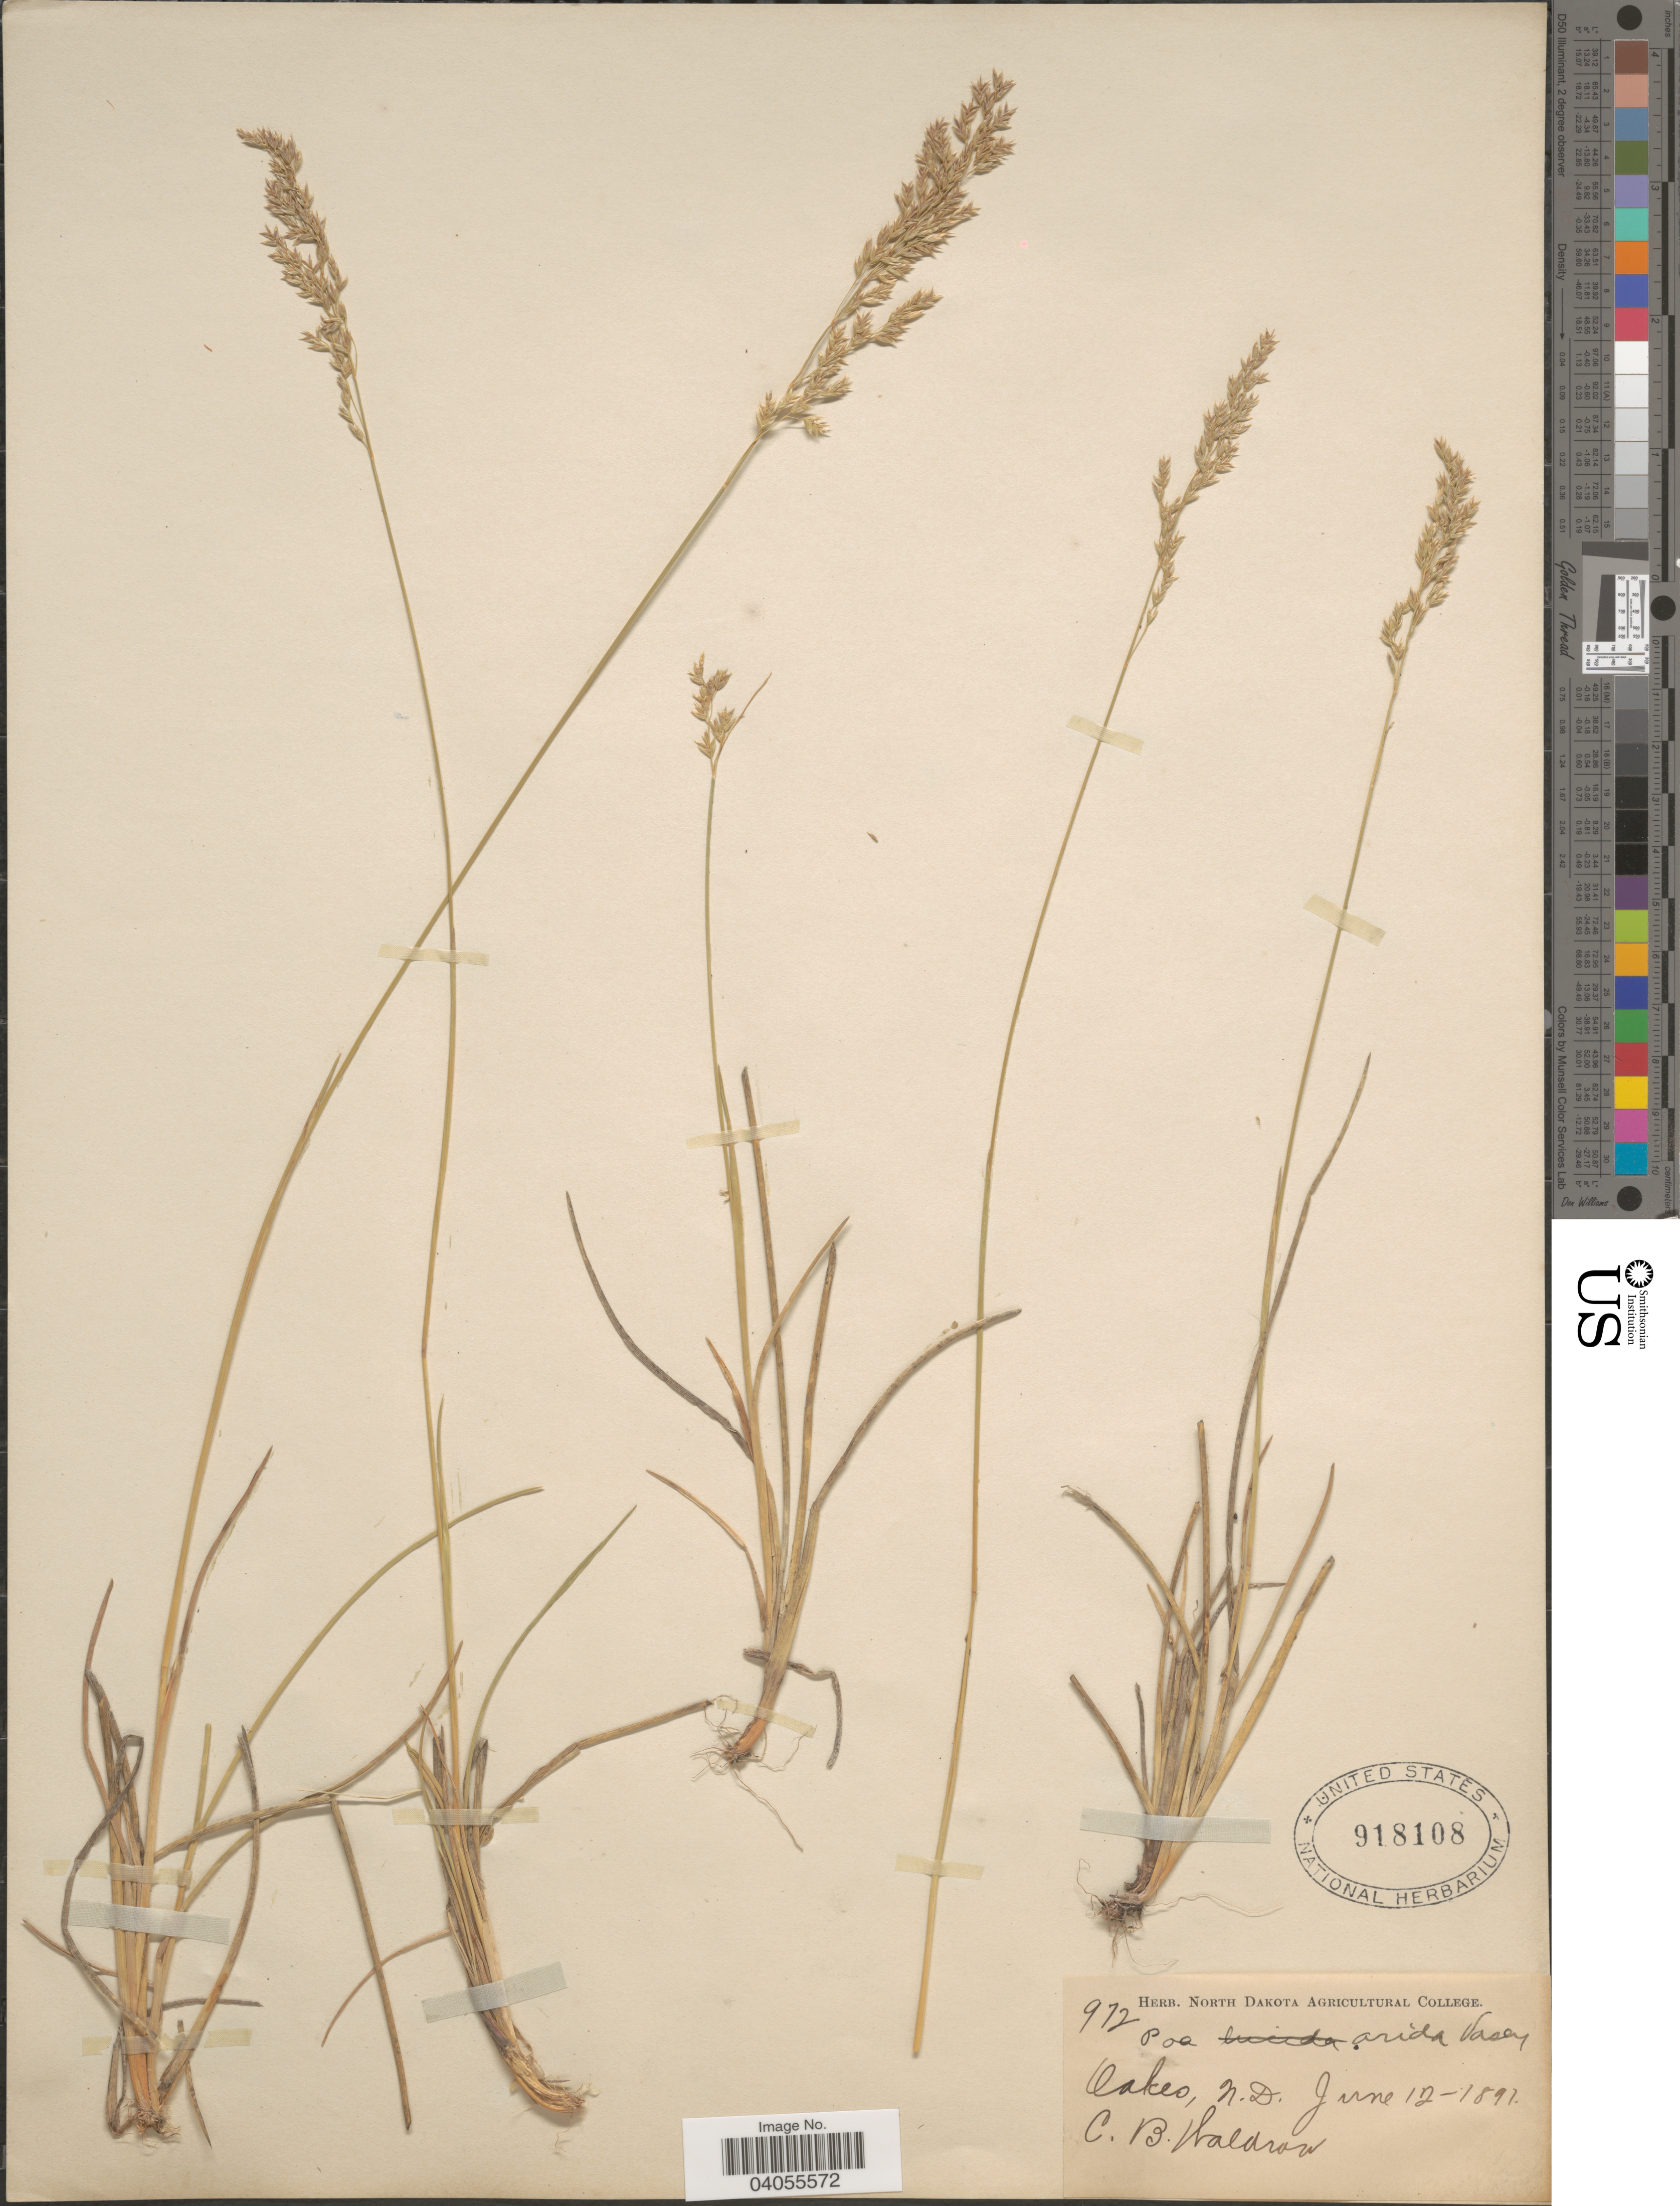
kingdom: Plantae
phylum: Tracheophyta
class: Liliopsida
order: Poales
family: Poaceae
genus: Poa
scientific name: Poa arida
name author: Vasey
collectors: C. Waldron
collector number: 972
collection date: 1891-06-12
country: United States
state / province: North Dakota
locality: Oakes.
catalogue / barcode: US 918108